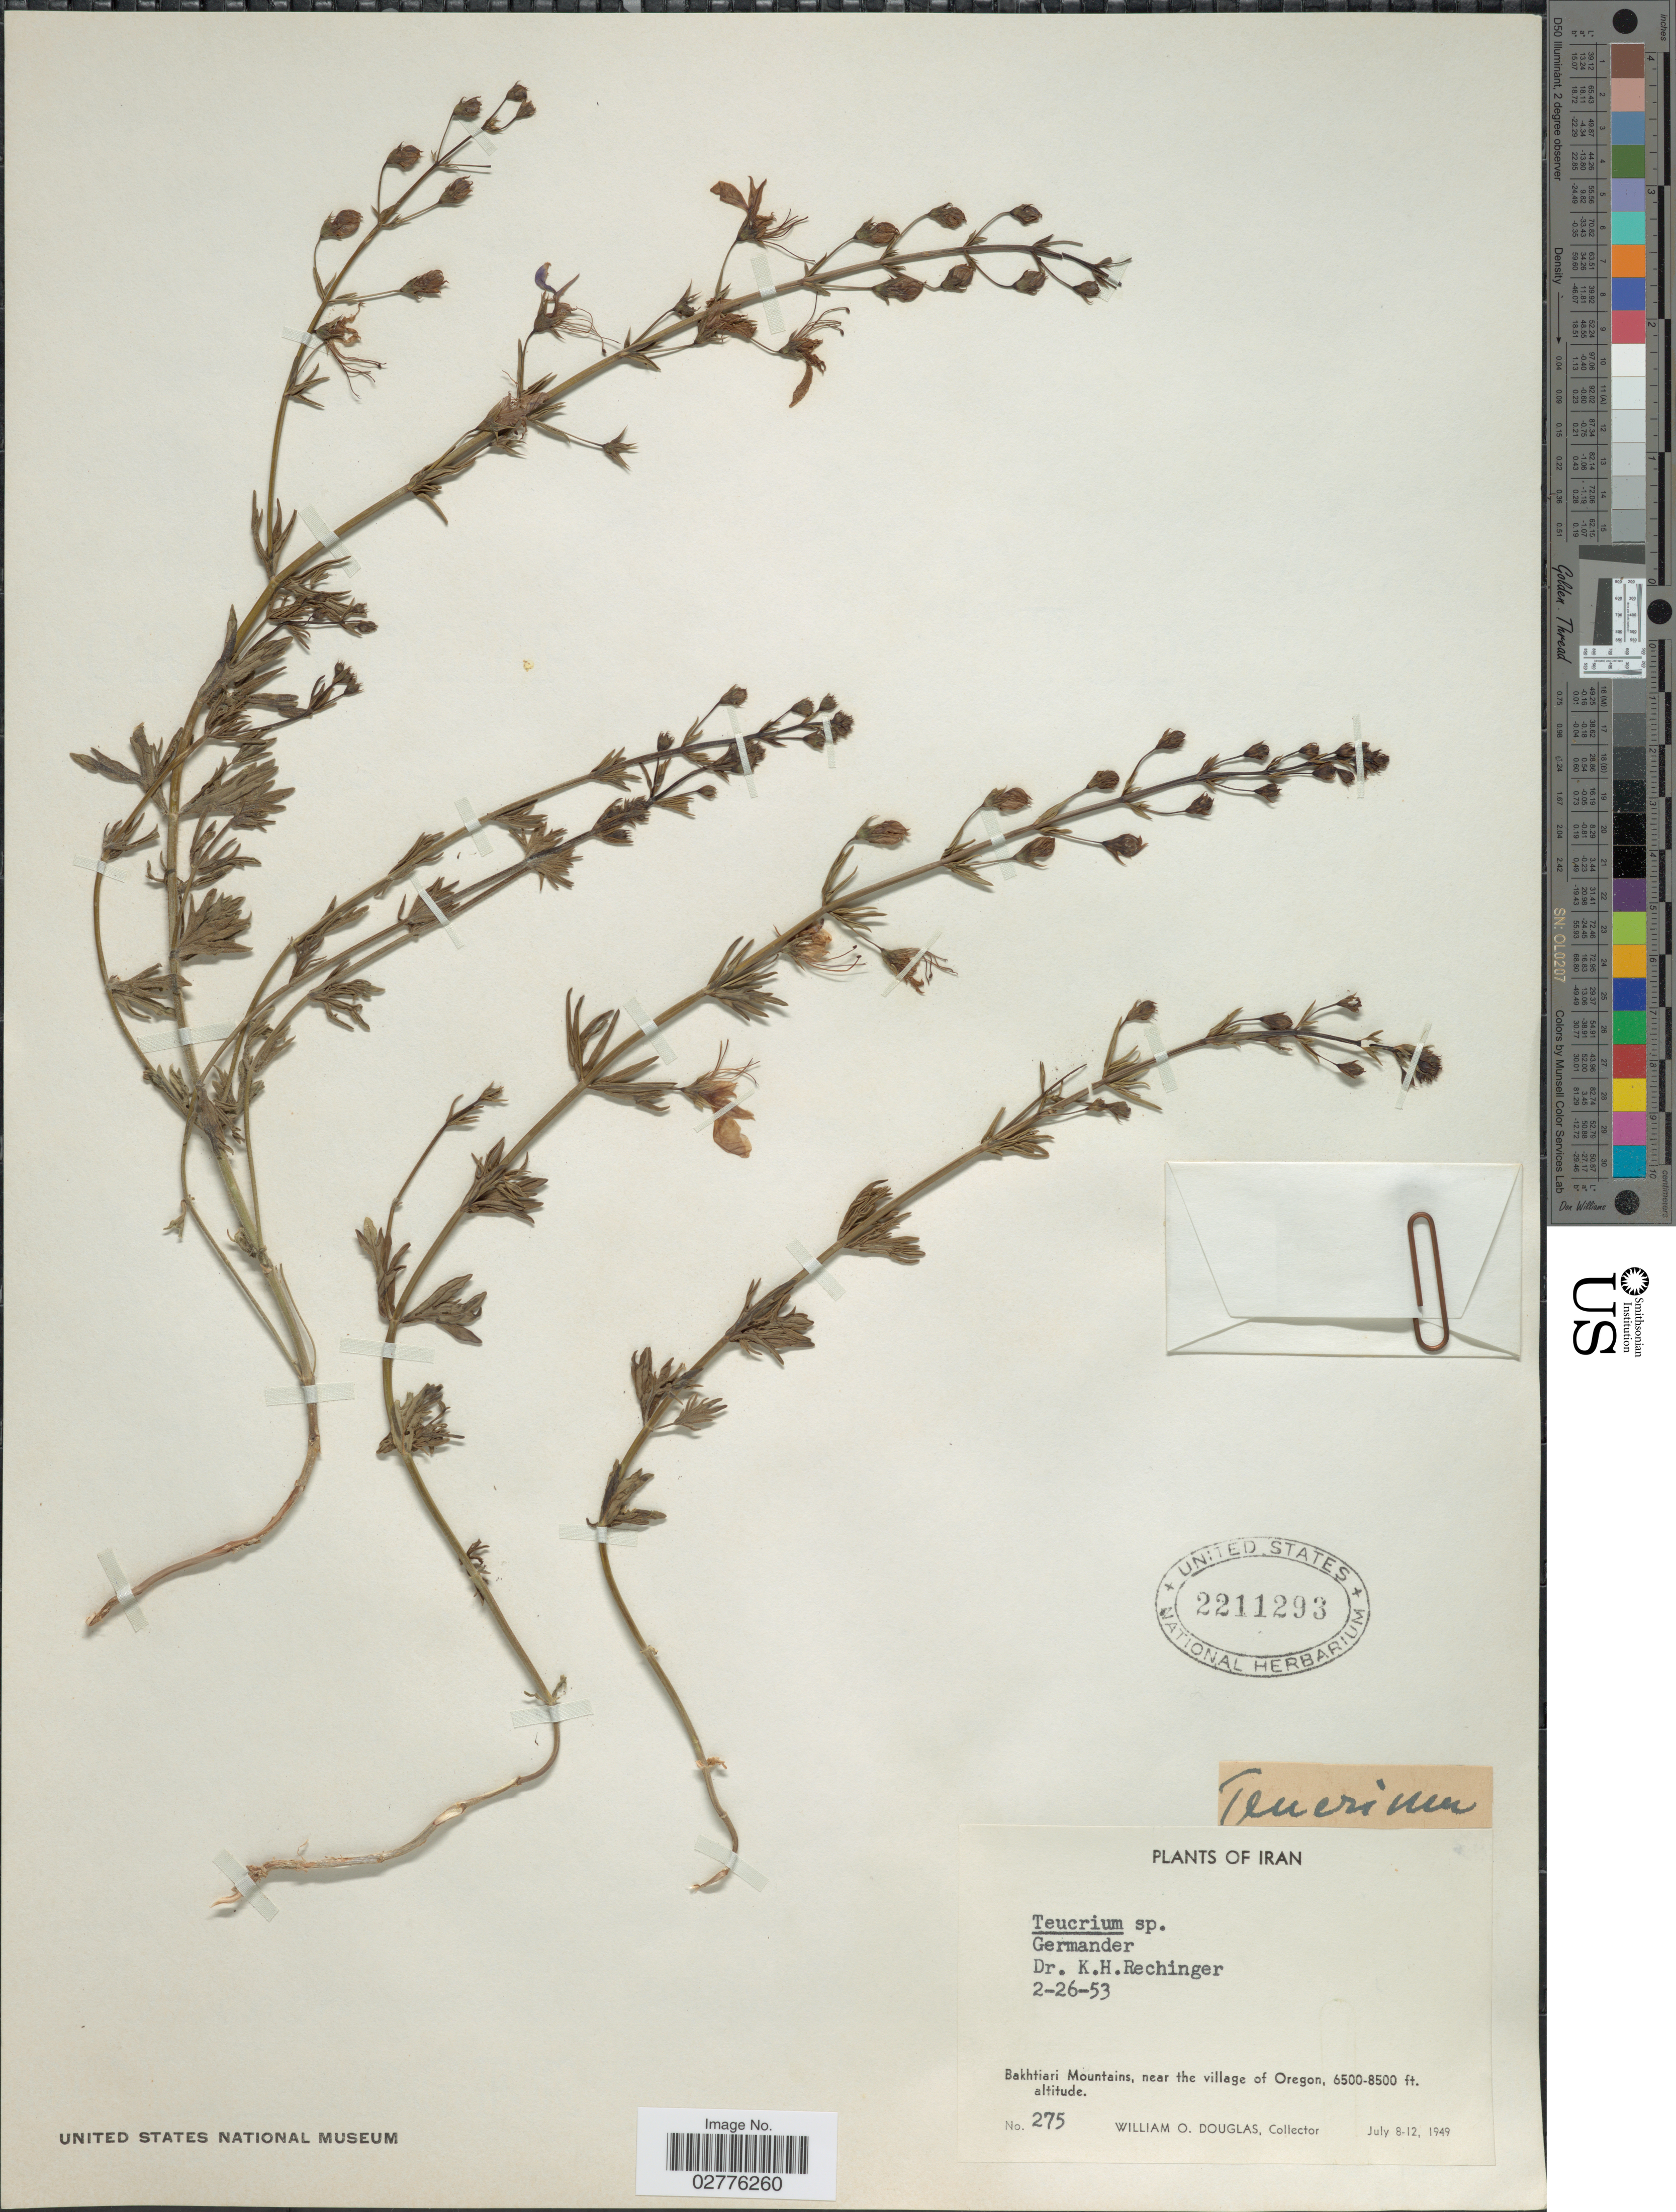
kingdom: Plantae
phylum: Tracheophyta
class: Magnoliopsida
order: Lamiales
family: Lamiaceae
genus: Teucrium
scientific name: Teucrium sp.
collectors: W. Douglas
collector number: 275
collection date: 1949-07-08/1949-07-12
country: Iran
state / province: Chahar Mahaal and Bakhtiari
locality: Bakhtiari Mountains, near the villages of Oregon.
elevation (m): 1981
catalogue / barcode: US 2211293